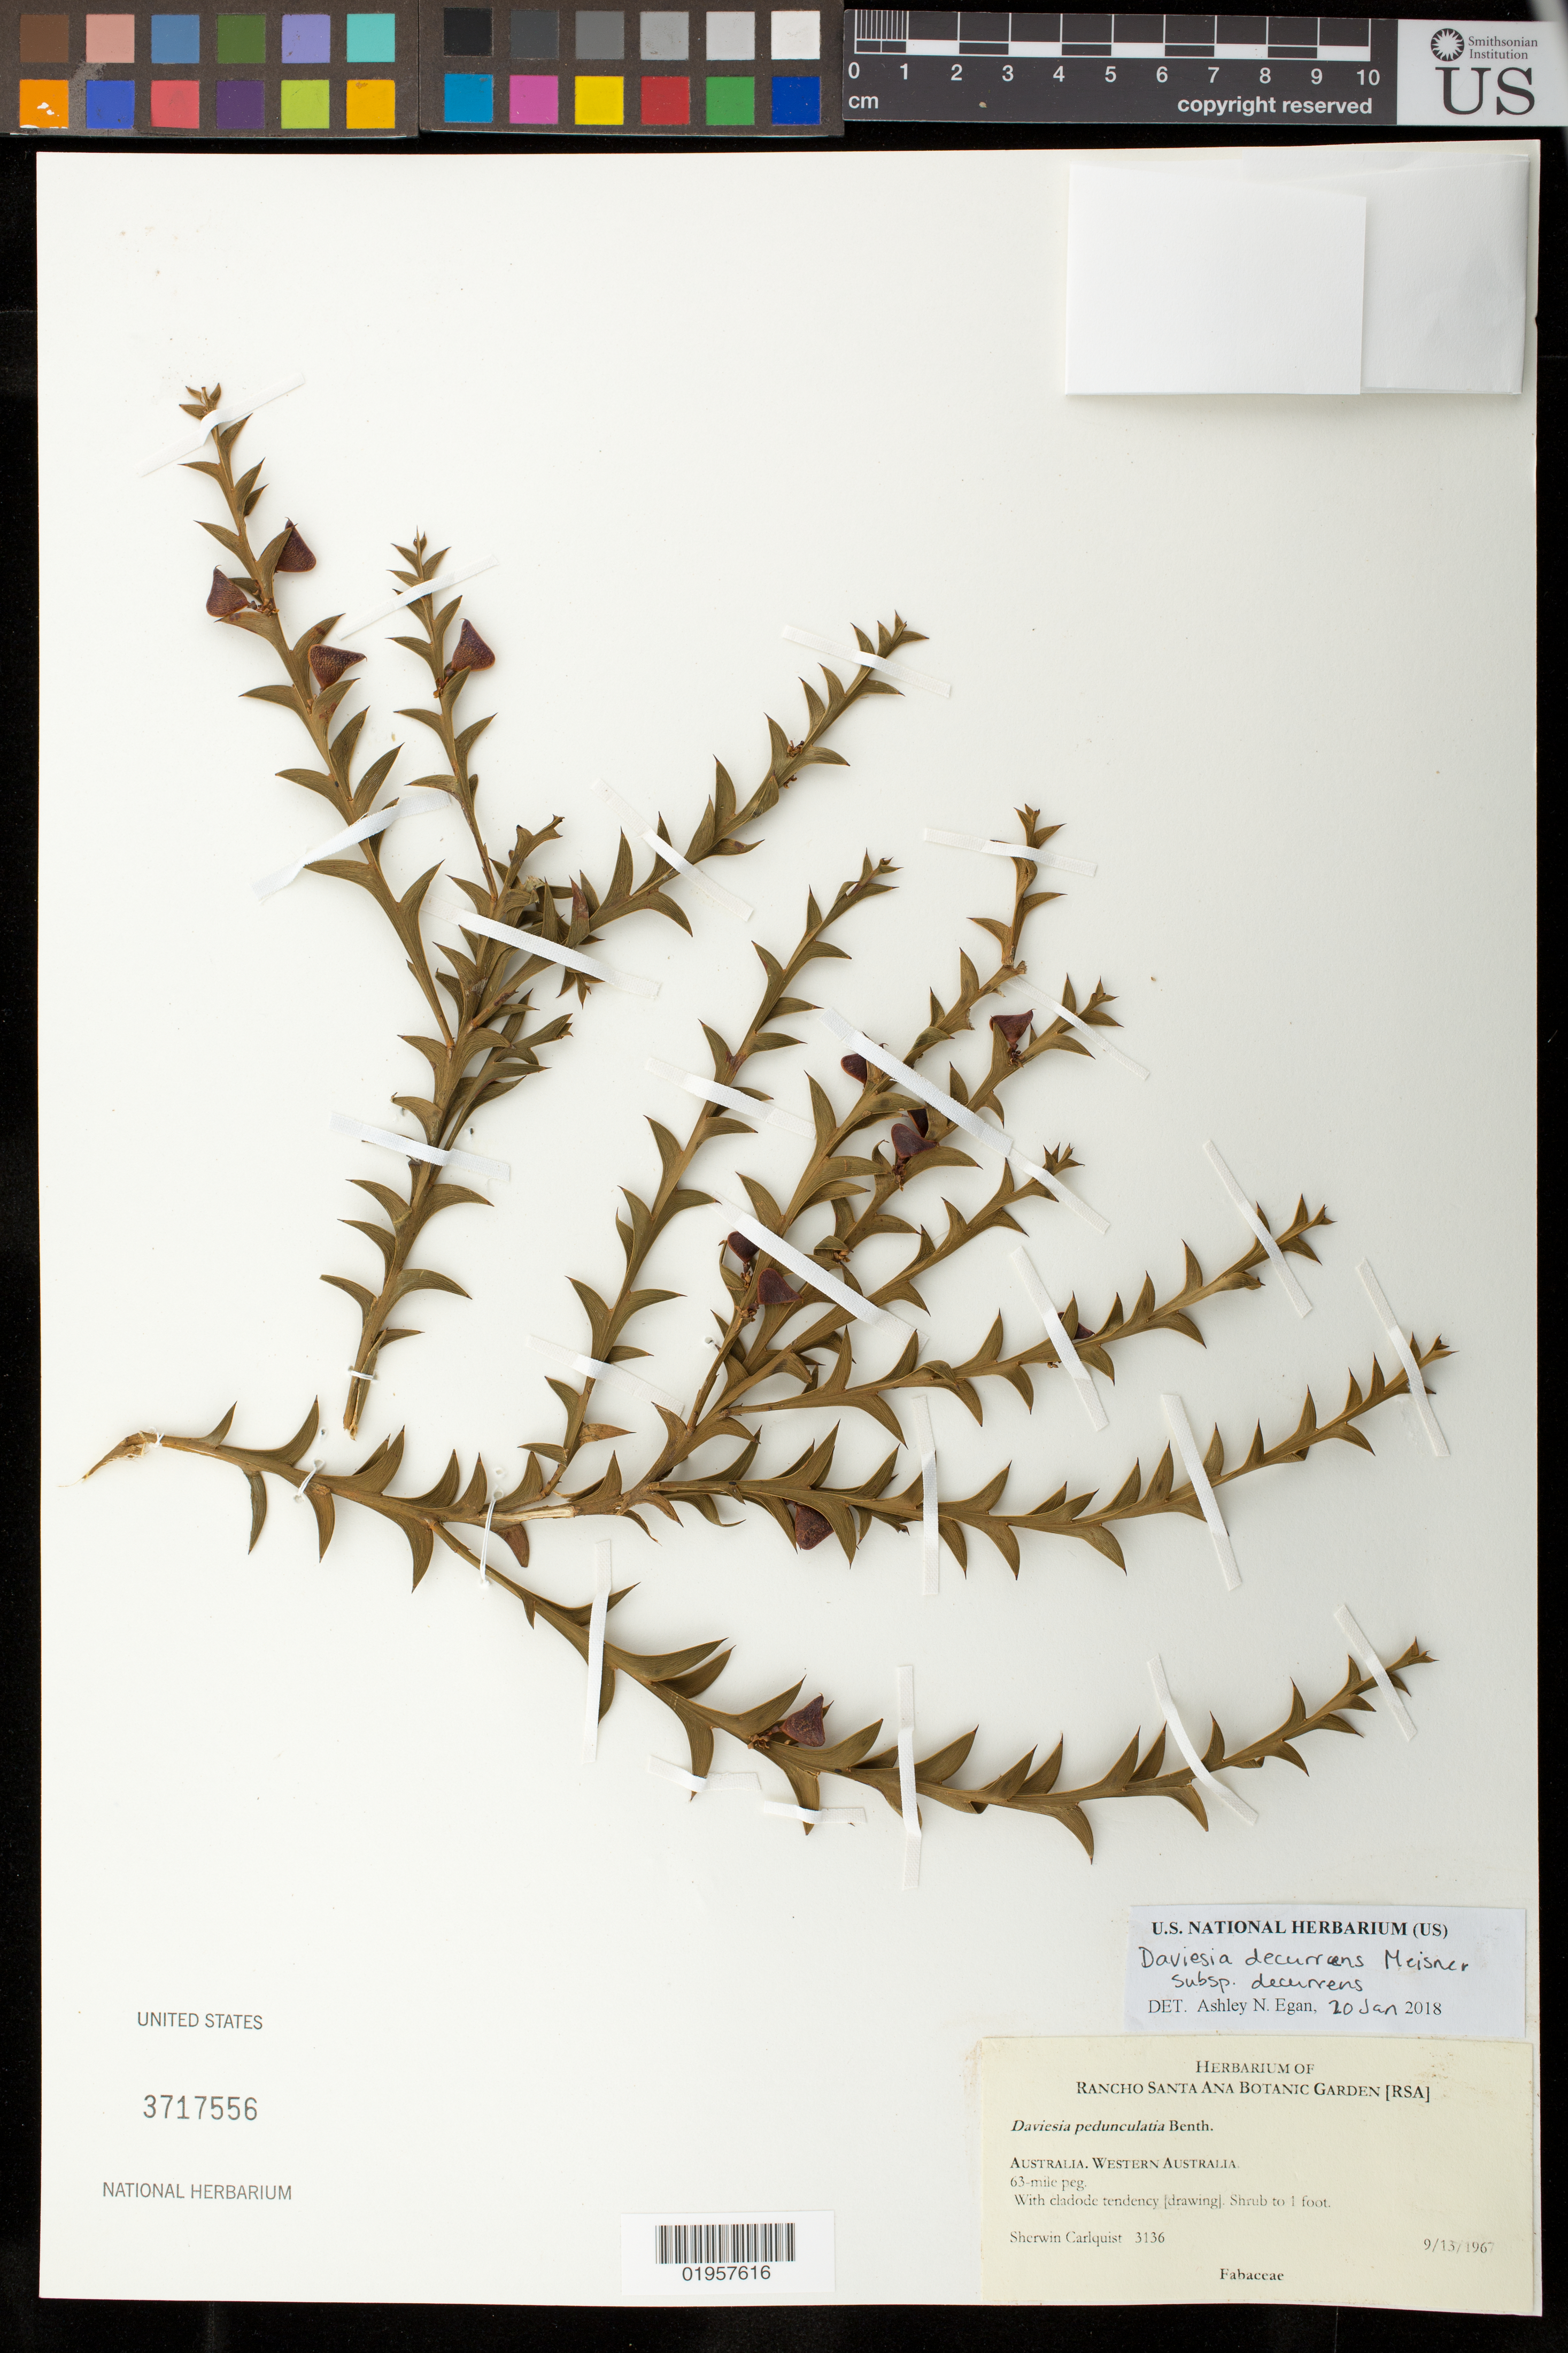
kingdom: Plantae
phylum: Tracheophyta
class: Magnoliopsida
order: Fabales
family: Fabaceae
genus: Daviesia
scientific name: Daviesia decurrens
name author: Meisn.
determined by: Egan, Ashley N., (US), Smithsonian Institution - National Museum of Natural History (UNITED STATES)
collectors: S. Carlquist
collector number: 3136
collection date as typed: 9/13/1967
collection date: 1967-09-13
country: Australia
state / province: Western Australia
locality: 63-mile peg.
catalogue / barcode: US 3717556